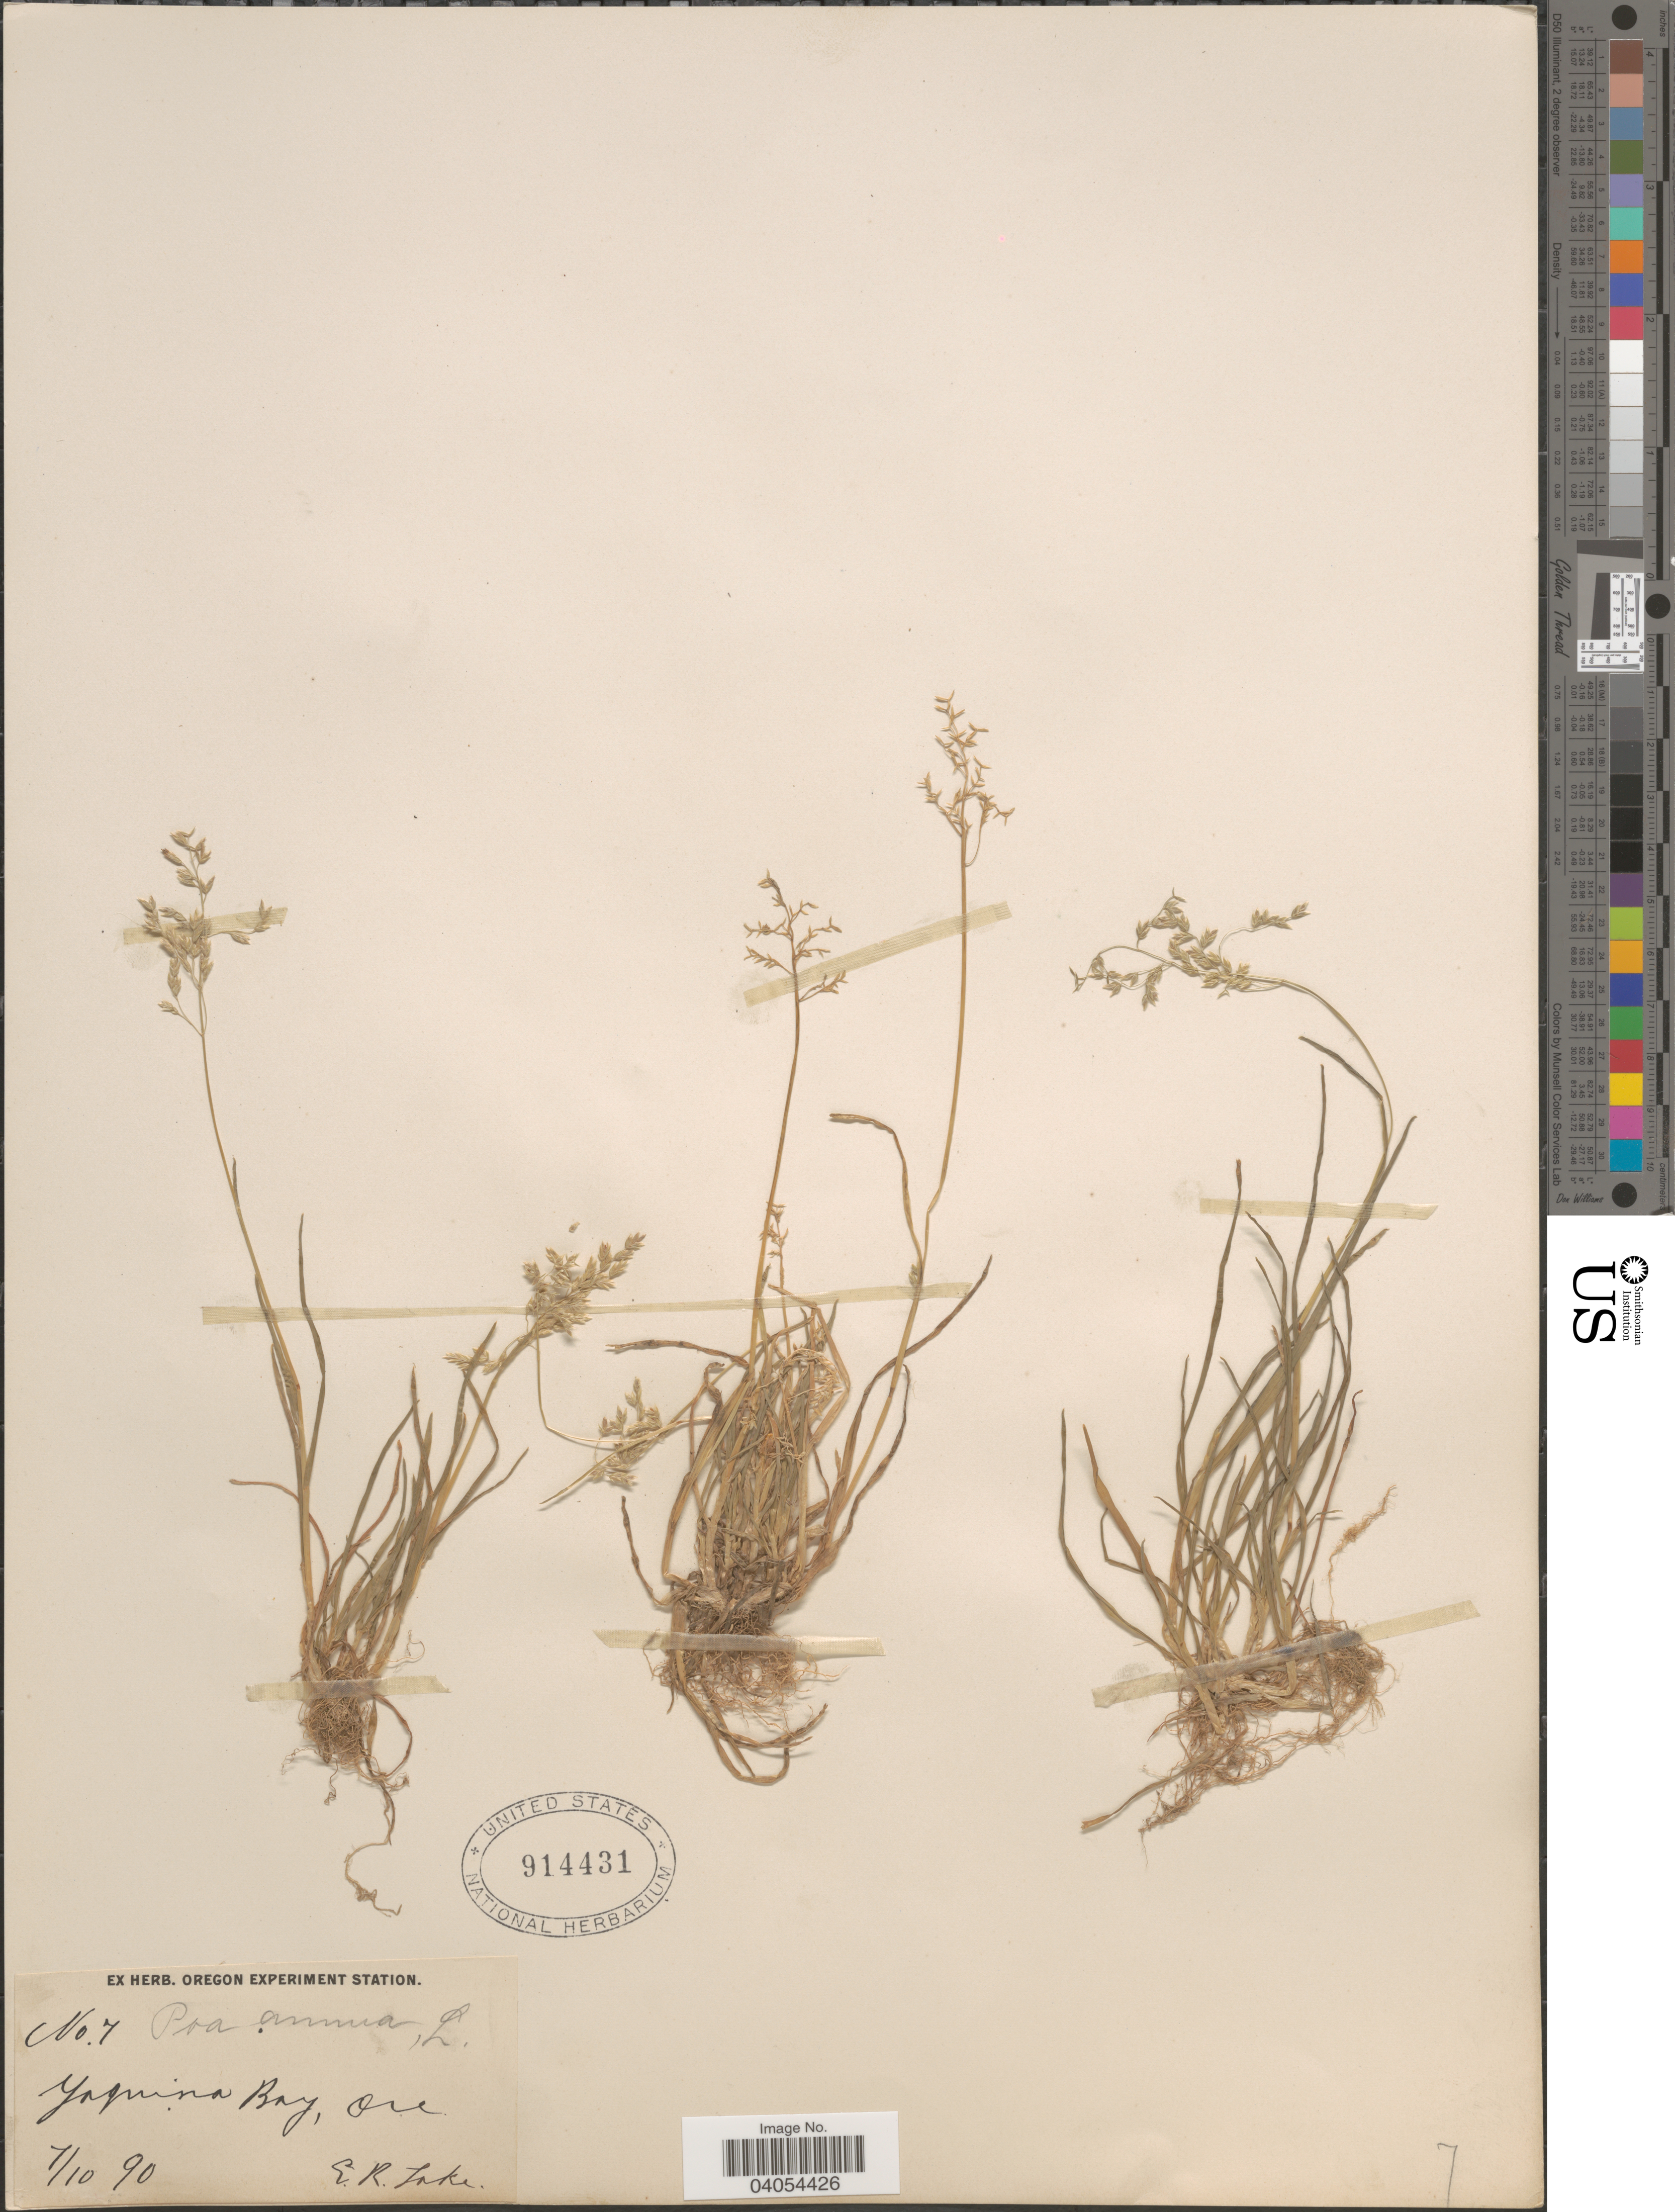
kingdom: Plantae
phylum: Tracheophyta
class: Liliopsida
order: Poales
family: Poaceae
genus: Poa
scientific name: Poa annua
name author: L.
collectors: E. R. Blake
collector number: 7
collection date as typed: Transcribed d/m/y: 10/7/90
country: United States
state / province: Oregon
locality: Yaquina Bay.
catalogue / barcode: US 914431